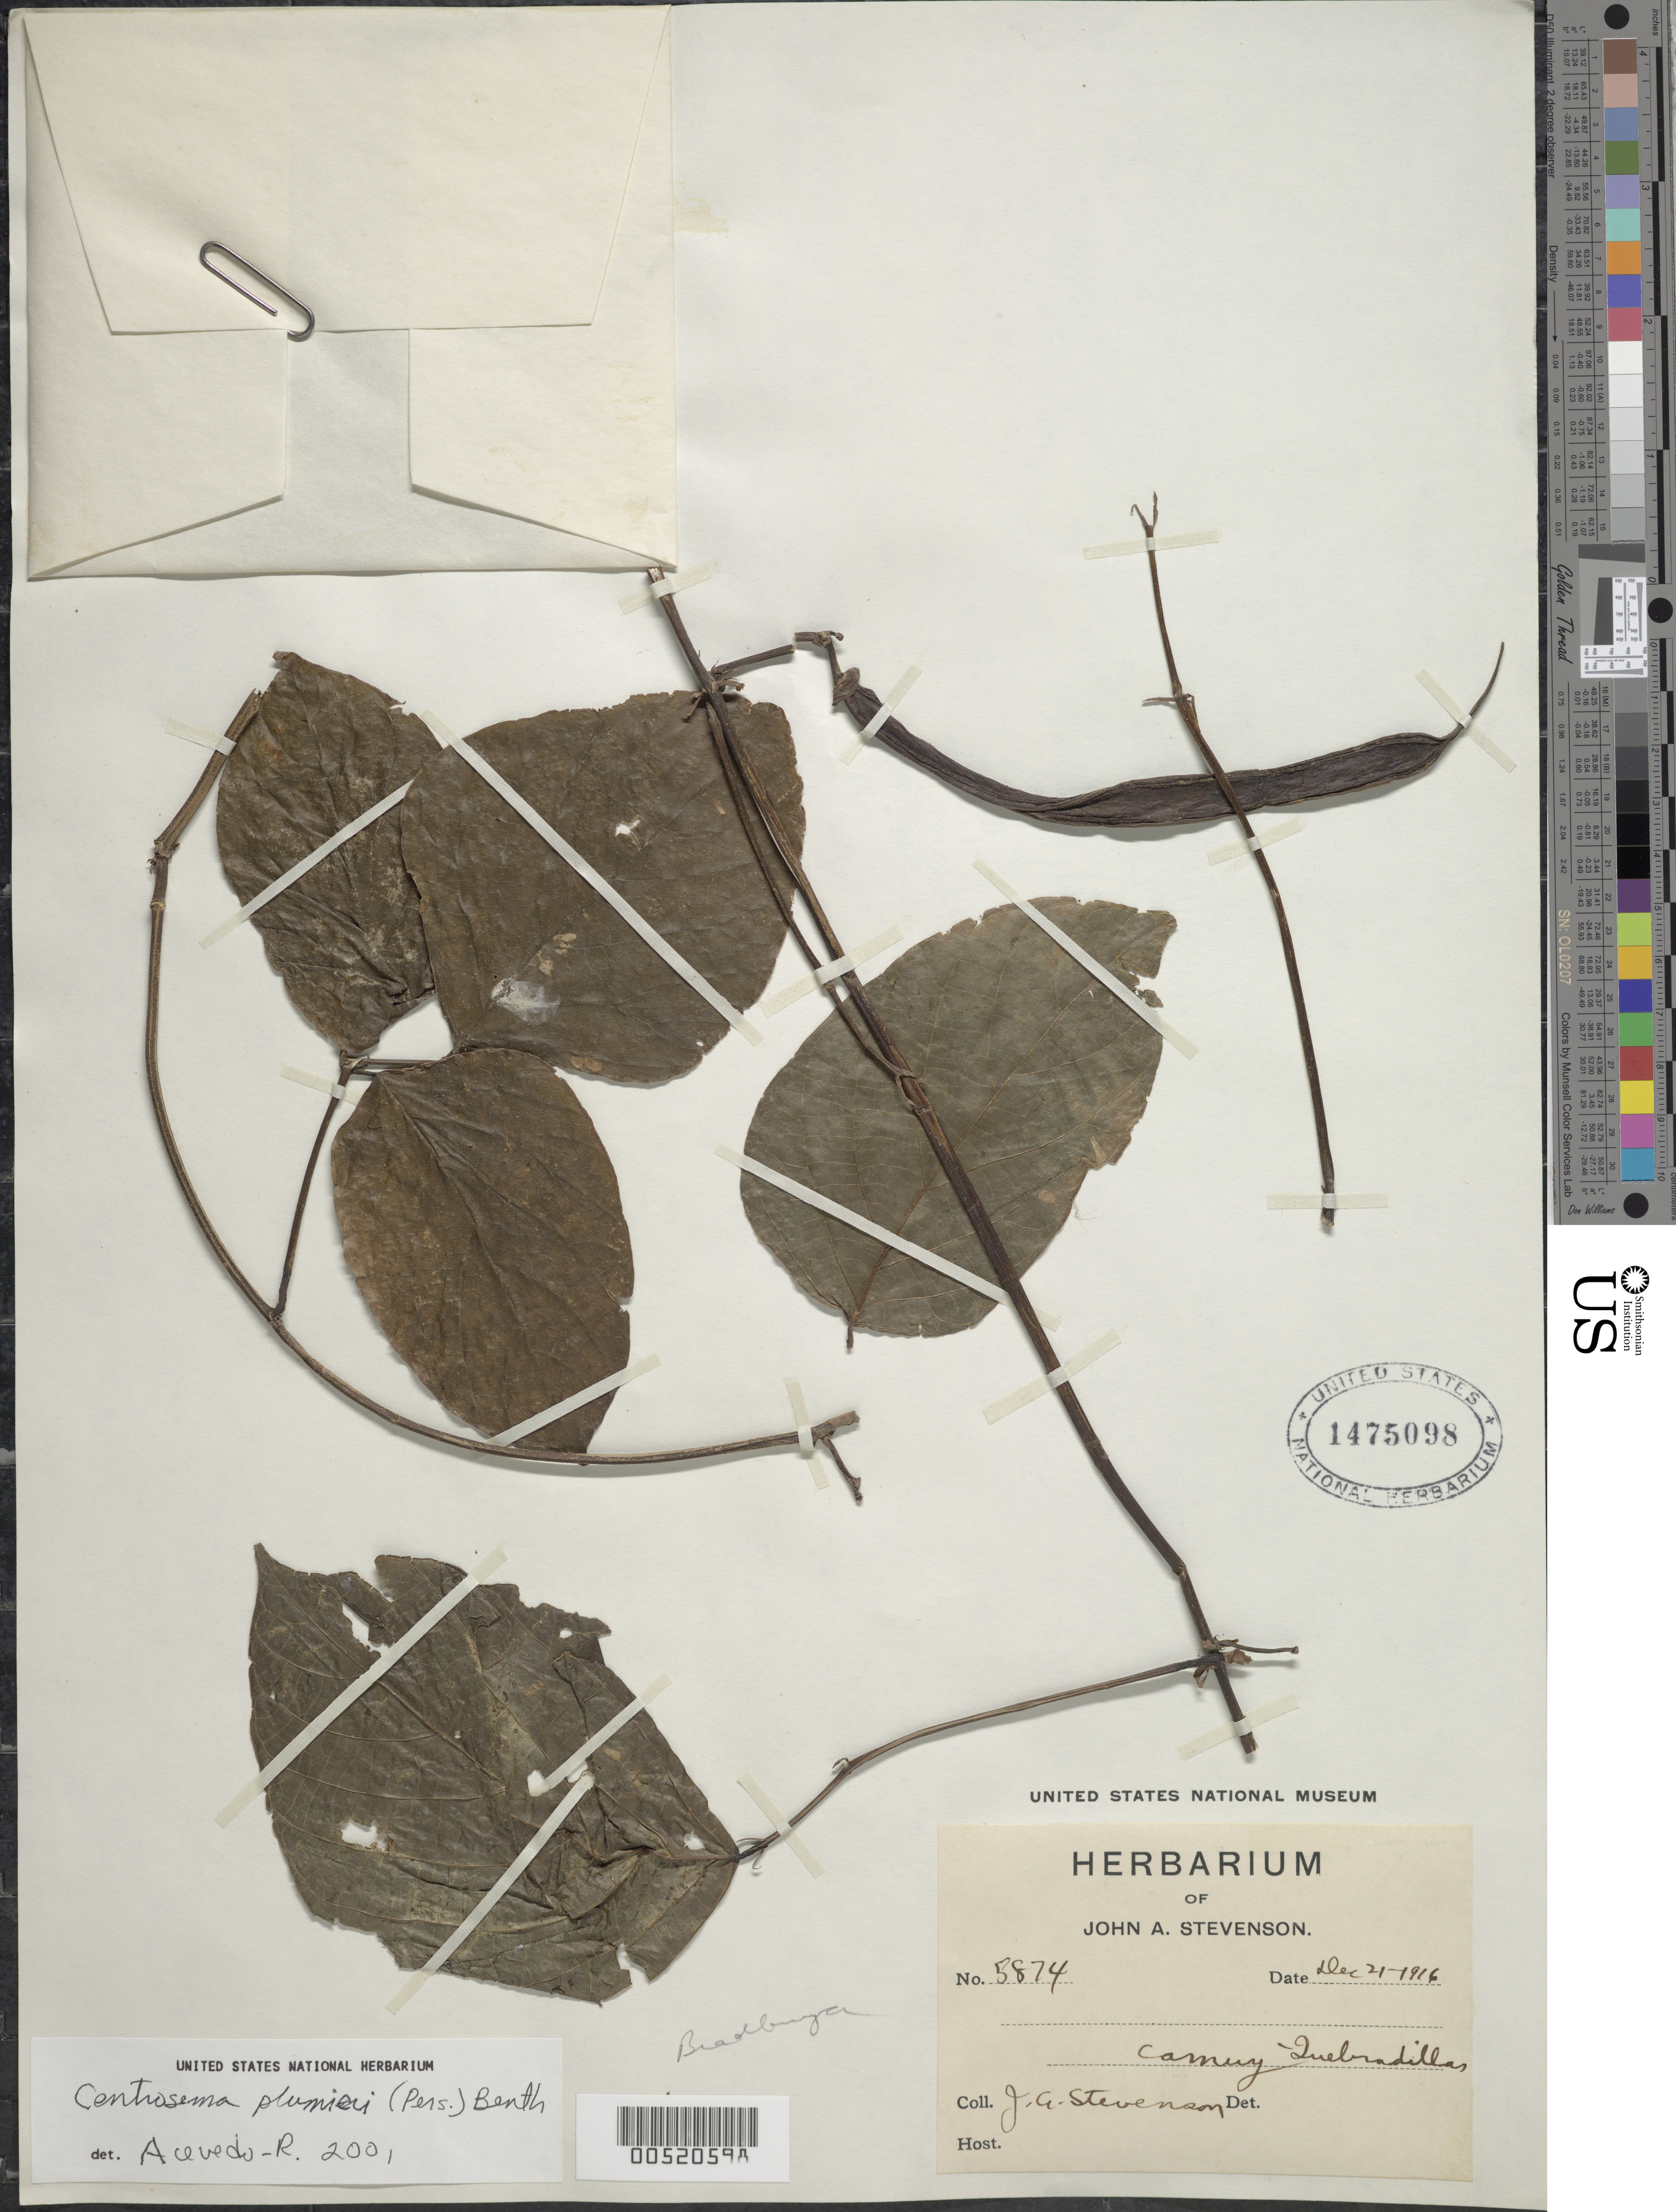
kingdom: Plantae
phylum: Tracheophyta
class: Magnoliopsida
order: Fabales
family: Fabaceae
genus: Centrosema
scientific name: Centrosema plumieri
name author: (Turpin ex Pers.) Benth.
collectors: J. Stevenson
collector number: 5874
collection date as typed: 21 Dec 1916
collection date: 1916-12-21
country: Puerto Rico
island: Greater Antilles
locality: Camuy, Quebradillas.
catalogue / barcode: US 1475098